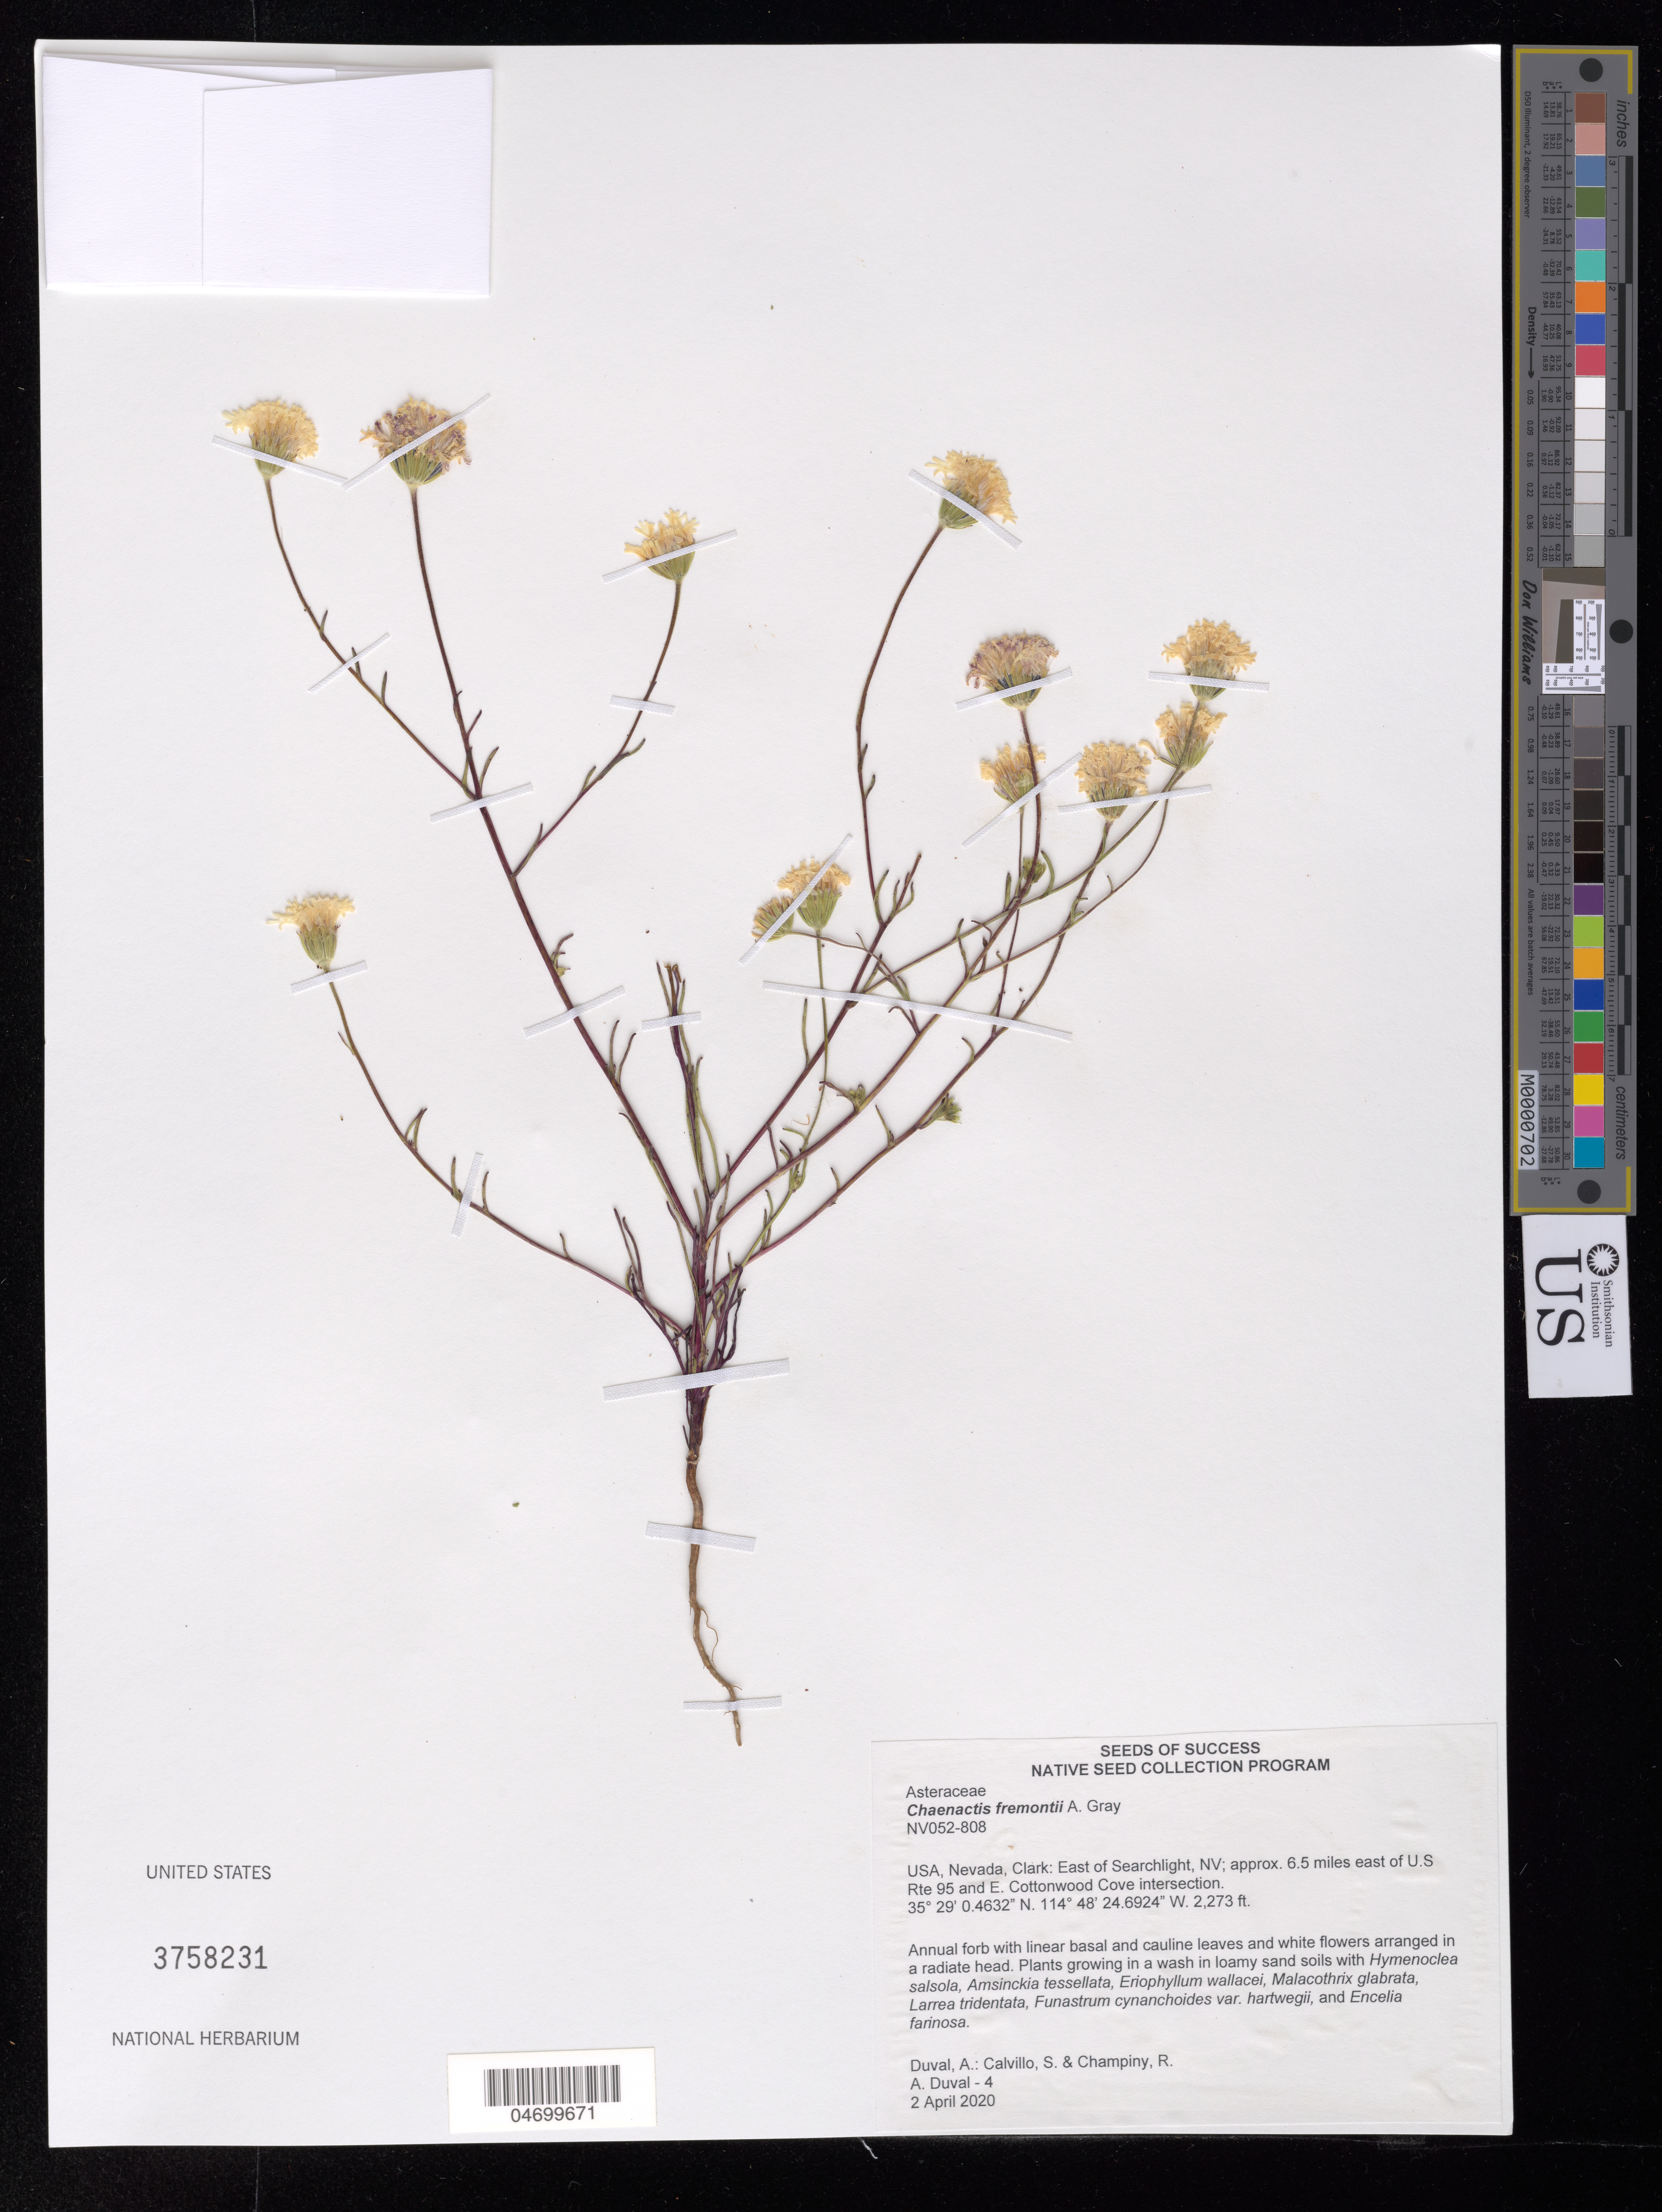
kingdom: Plantae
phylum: Tracheophyta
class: Magnoliopsida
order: Asterales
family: Asteraceae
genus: Chaenactis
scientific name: Chaenactis fremontii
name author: A. Gray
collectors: A. Duval, S. Calvillo & R. Champiny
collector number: NV052-808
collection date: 2020-04-02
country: United States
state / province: Nevada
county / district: Clark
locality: N of Searchlight, 6.5 mi. E of US Rte 95 and E. Cottonwood Cove intersection.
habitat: Wash in sandy soils. With Encelia farinosa, Hymenoclea salsola, Amsinckia tessellata, etc.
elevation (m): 693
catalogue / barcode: US 3758231